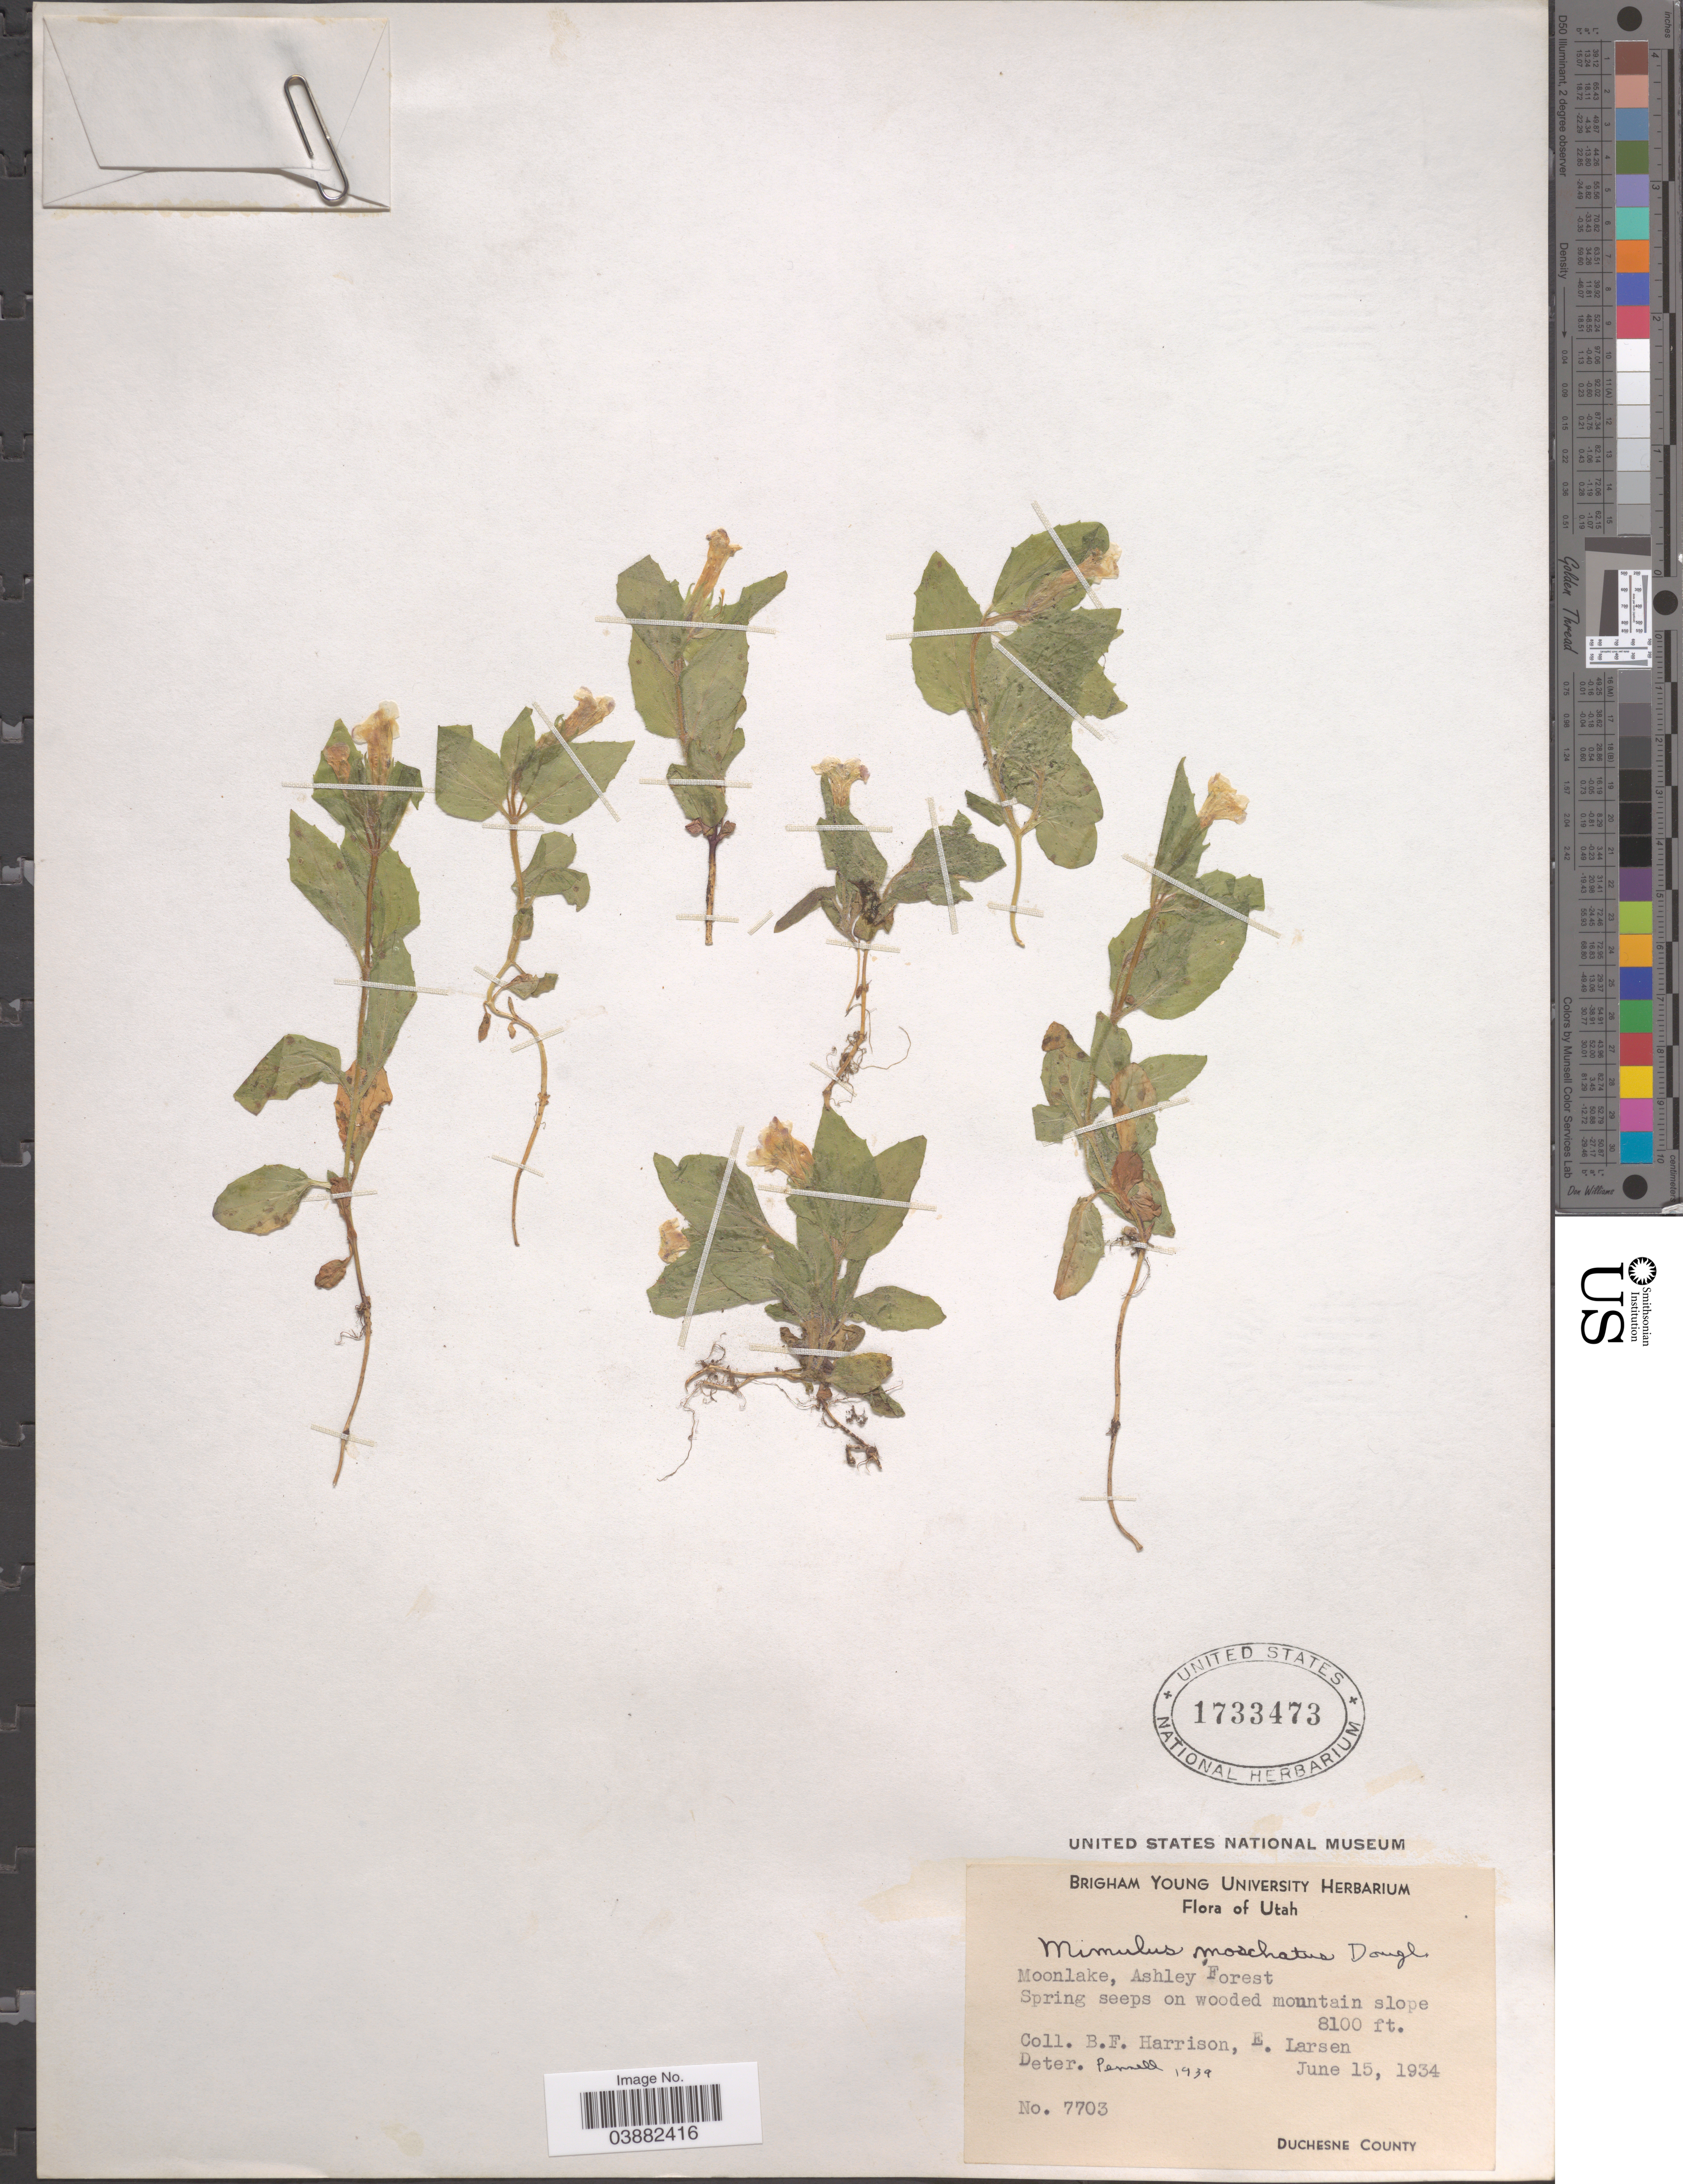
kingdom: Plantae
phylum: Tracheophyta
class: Magnoliopsida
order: Lamiales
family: Phrymaceae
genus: Mimulus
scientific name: Mimulus moschatus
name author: Douglas ex Lindl.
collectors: B. F. Harrison & E. Larsen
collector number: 7703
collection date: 1934-06-15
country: United States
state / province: Utah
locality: Moonlake, Ashley Forest. On wooded mountain slope. Duchesne County.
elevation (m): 2469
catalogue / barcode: US 1733473